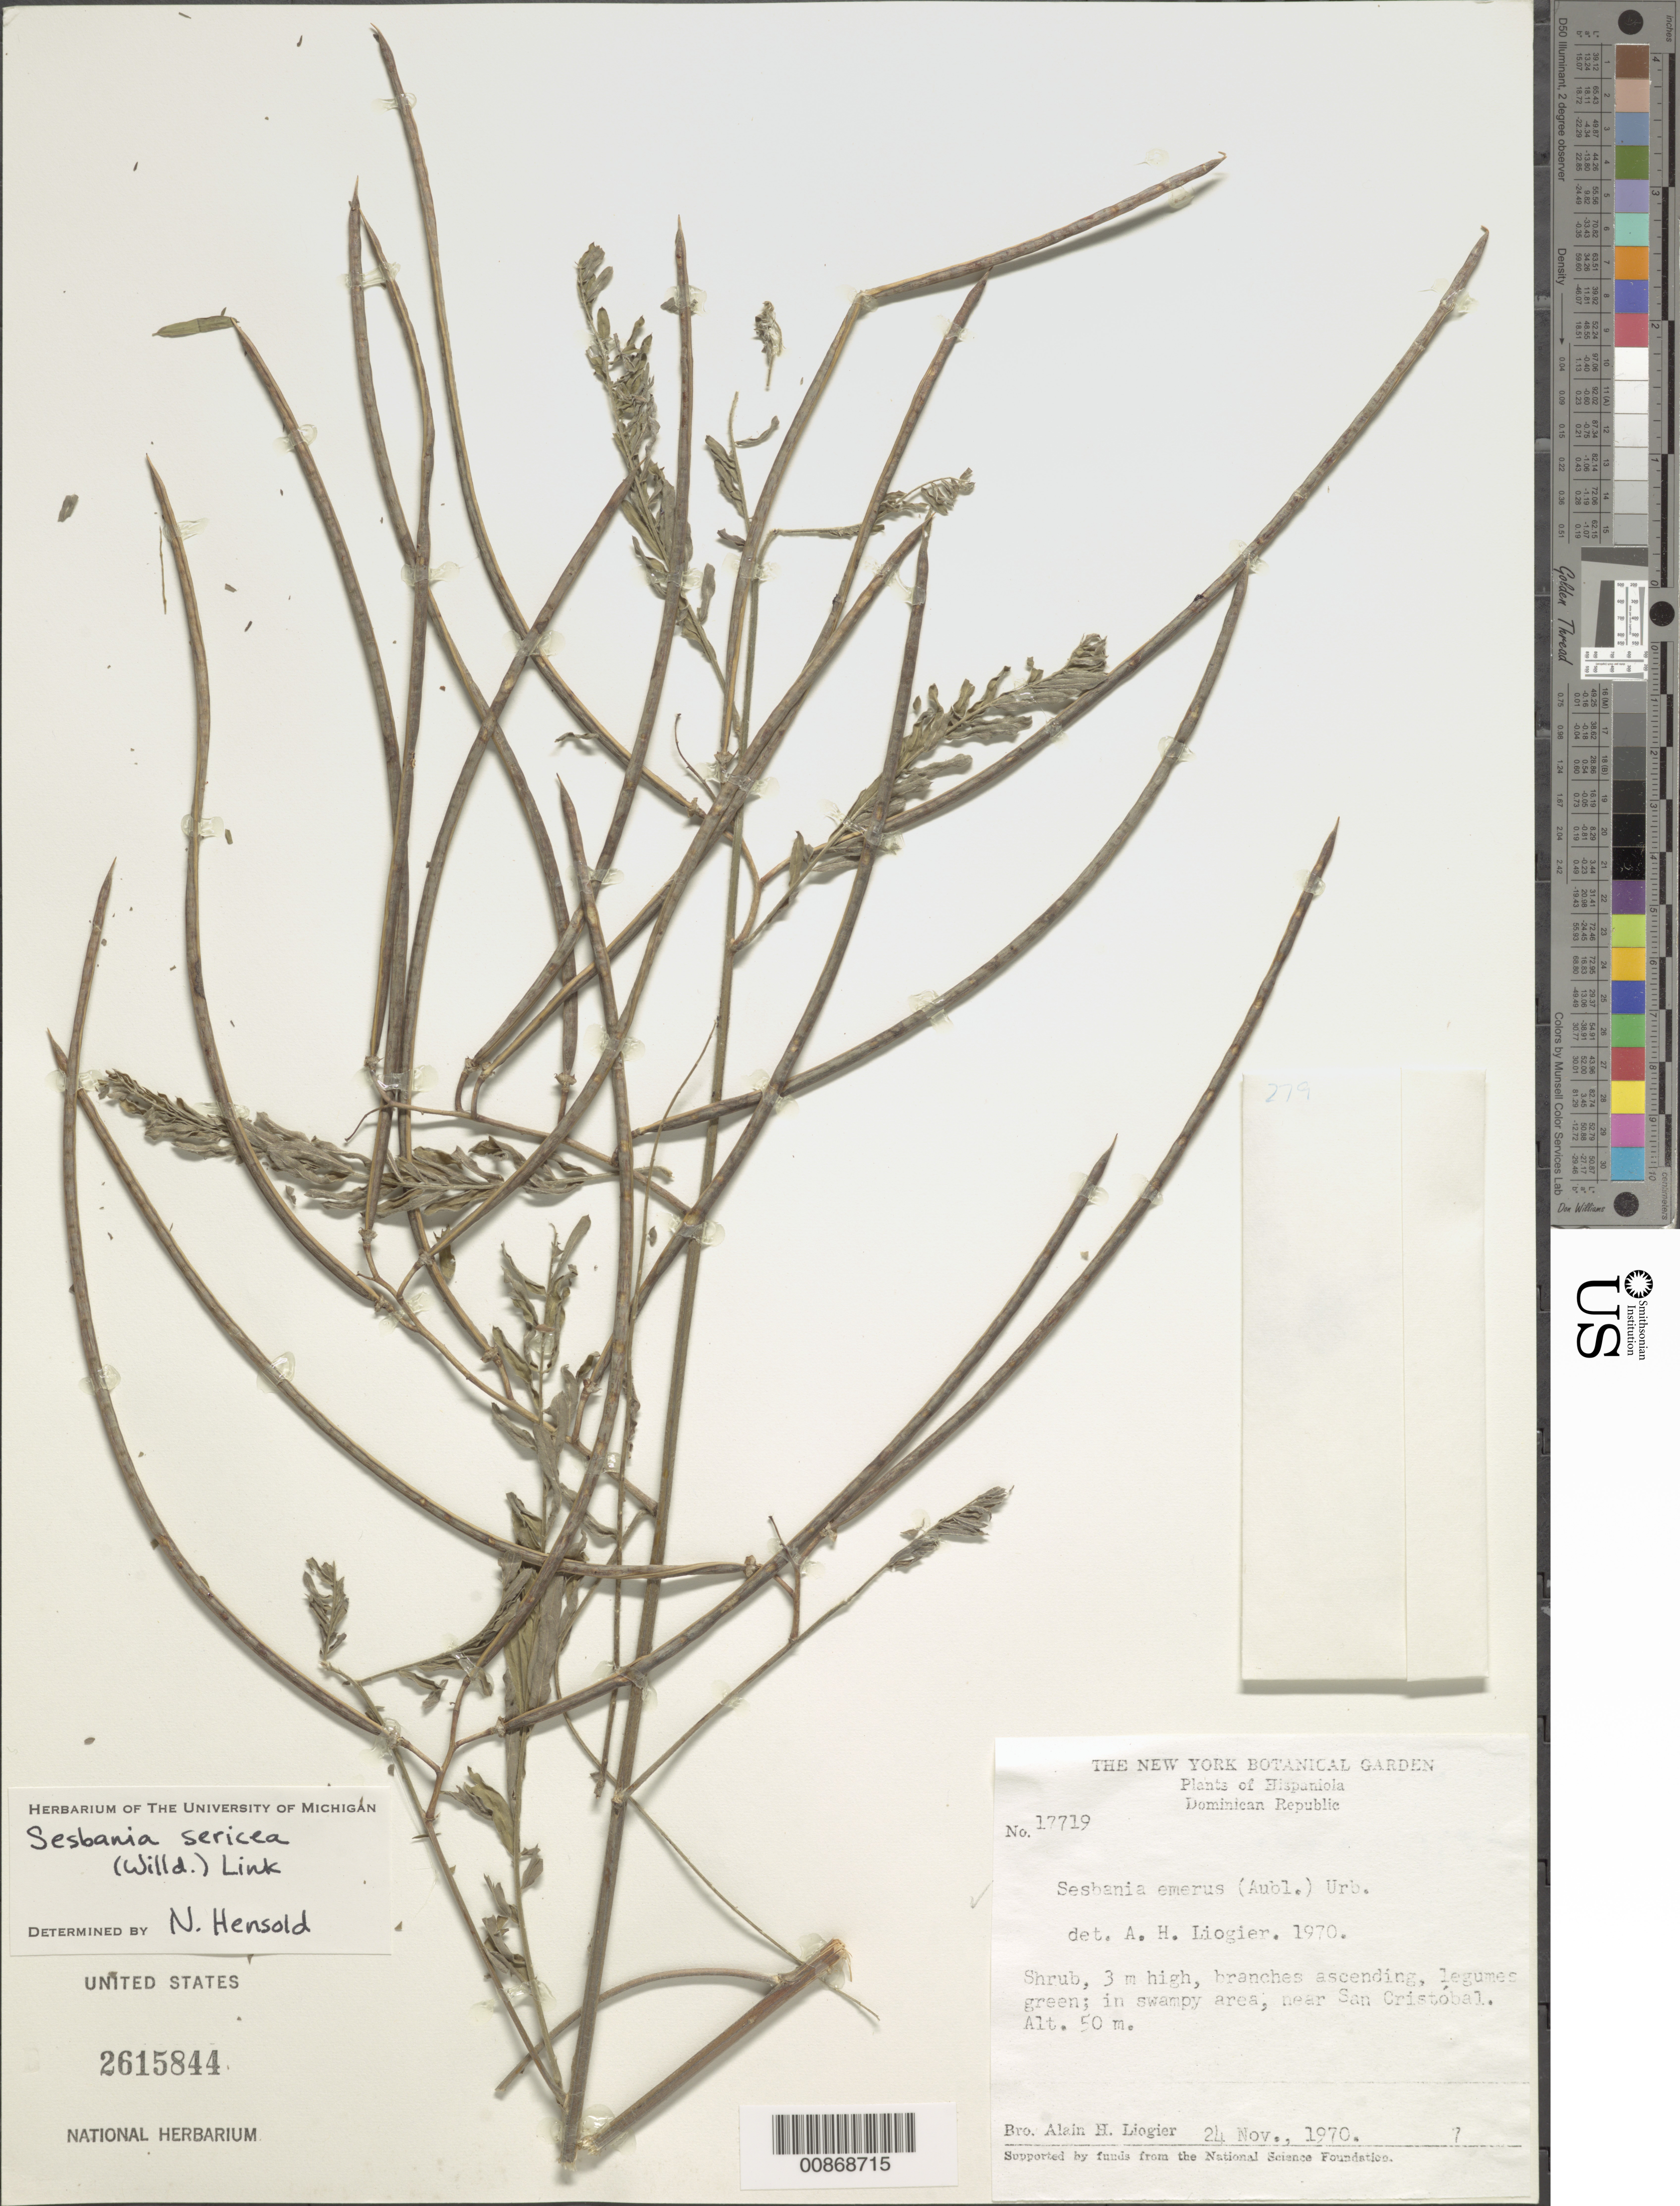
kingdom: Plantae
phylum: Tracheophyta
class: Magnoliopsida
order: Fabales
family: Fabaceae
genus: Sesbania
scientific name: Sesbania emerus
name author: (Aubl.) Urb.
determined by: Liogier, Alain H.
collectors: A. H. Liogier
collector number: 17719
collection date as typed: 24 Nov 1970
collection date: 1970-11-24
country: Dominican Republic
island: Hispaniola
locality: Near San Cristóbal.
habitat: Swampy area.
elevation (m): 50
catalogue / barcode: US 2615844